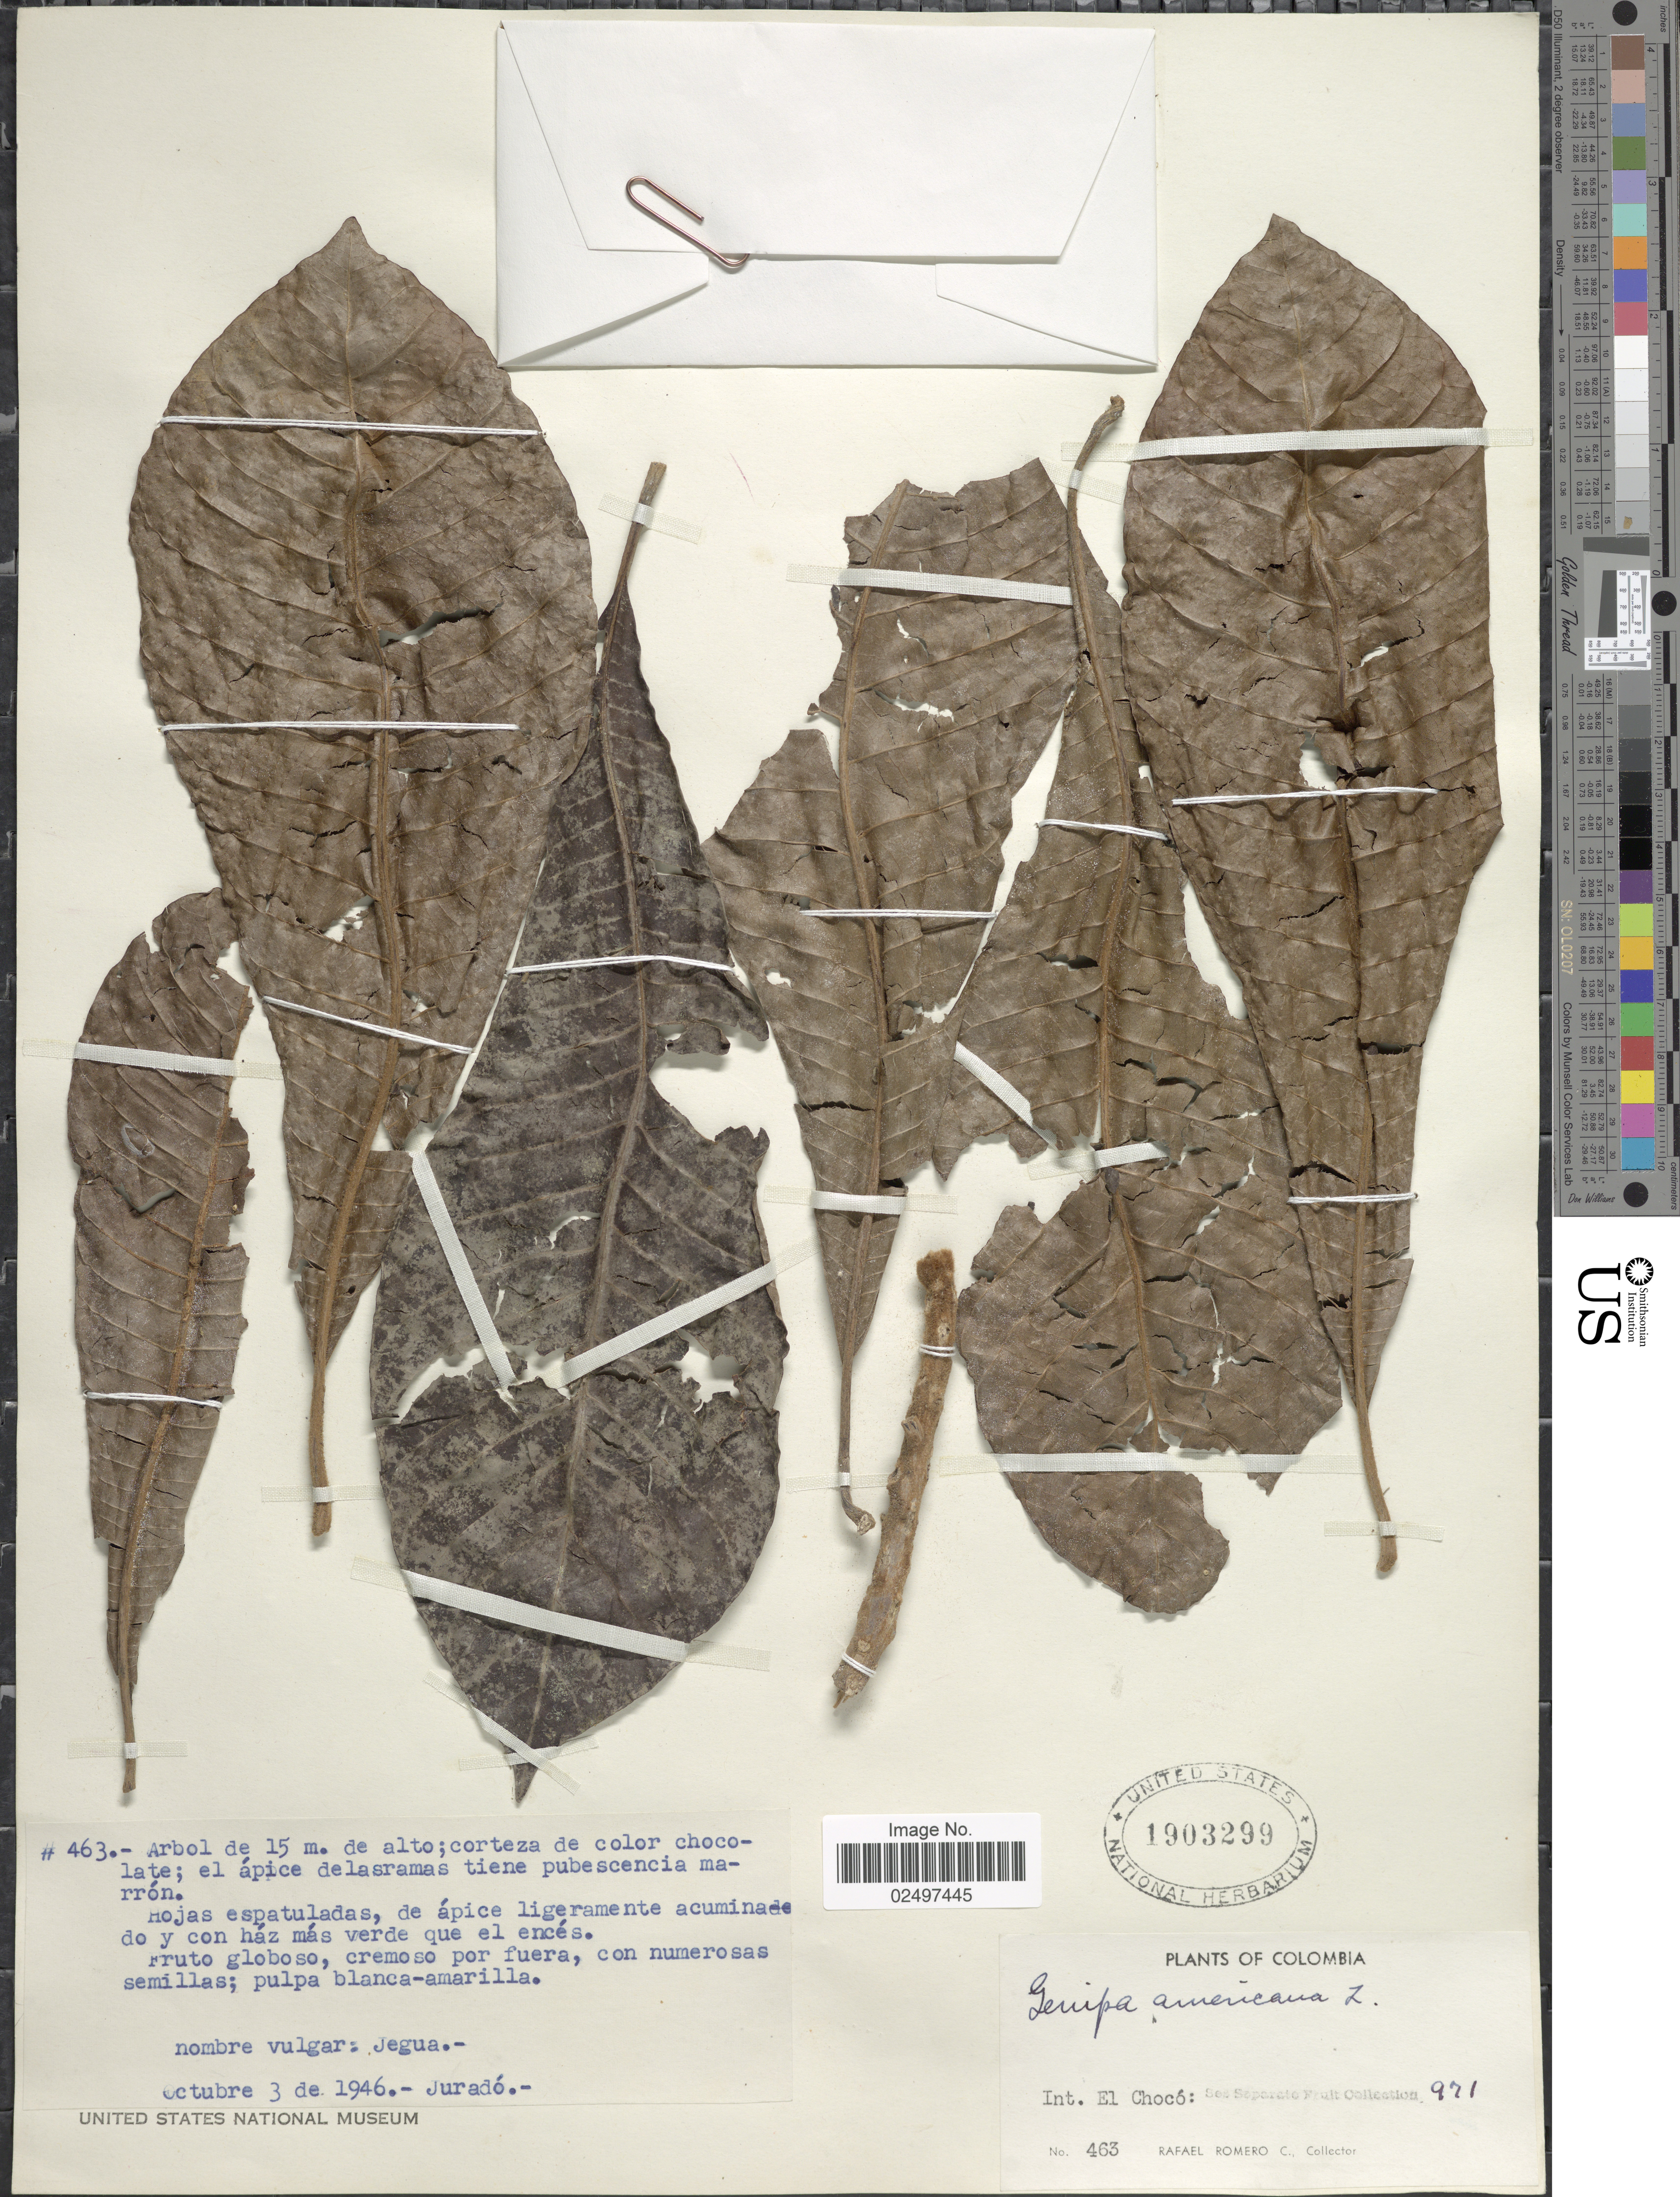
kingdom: Plantae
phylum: Tracheophyta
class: Magnoliopsida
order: Gentianales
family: Rubiaceae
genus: Genipa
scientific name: Genipa americana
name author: L.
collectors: R. Romero Castañeda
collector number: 463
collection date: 1946-10-03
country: Colombia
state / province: Chocó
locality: Int. El Choco. Juradó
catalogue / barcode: US 1903299